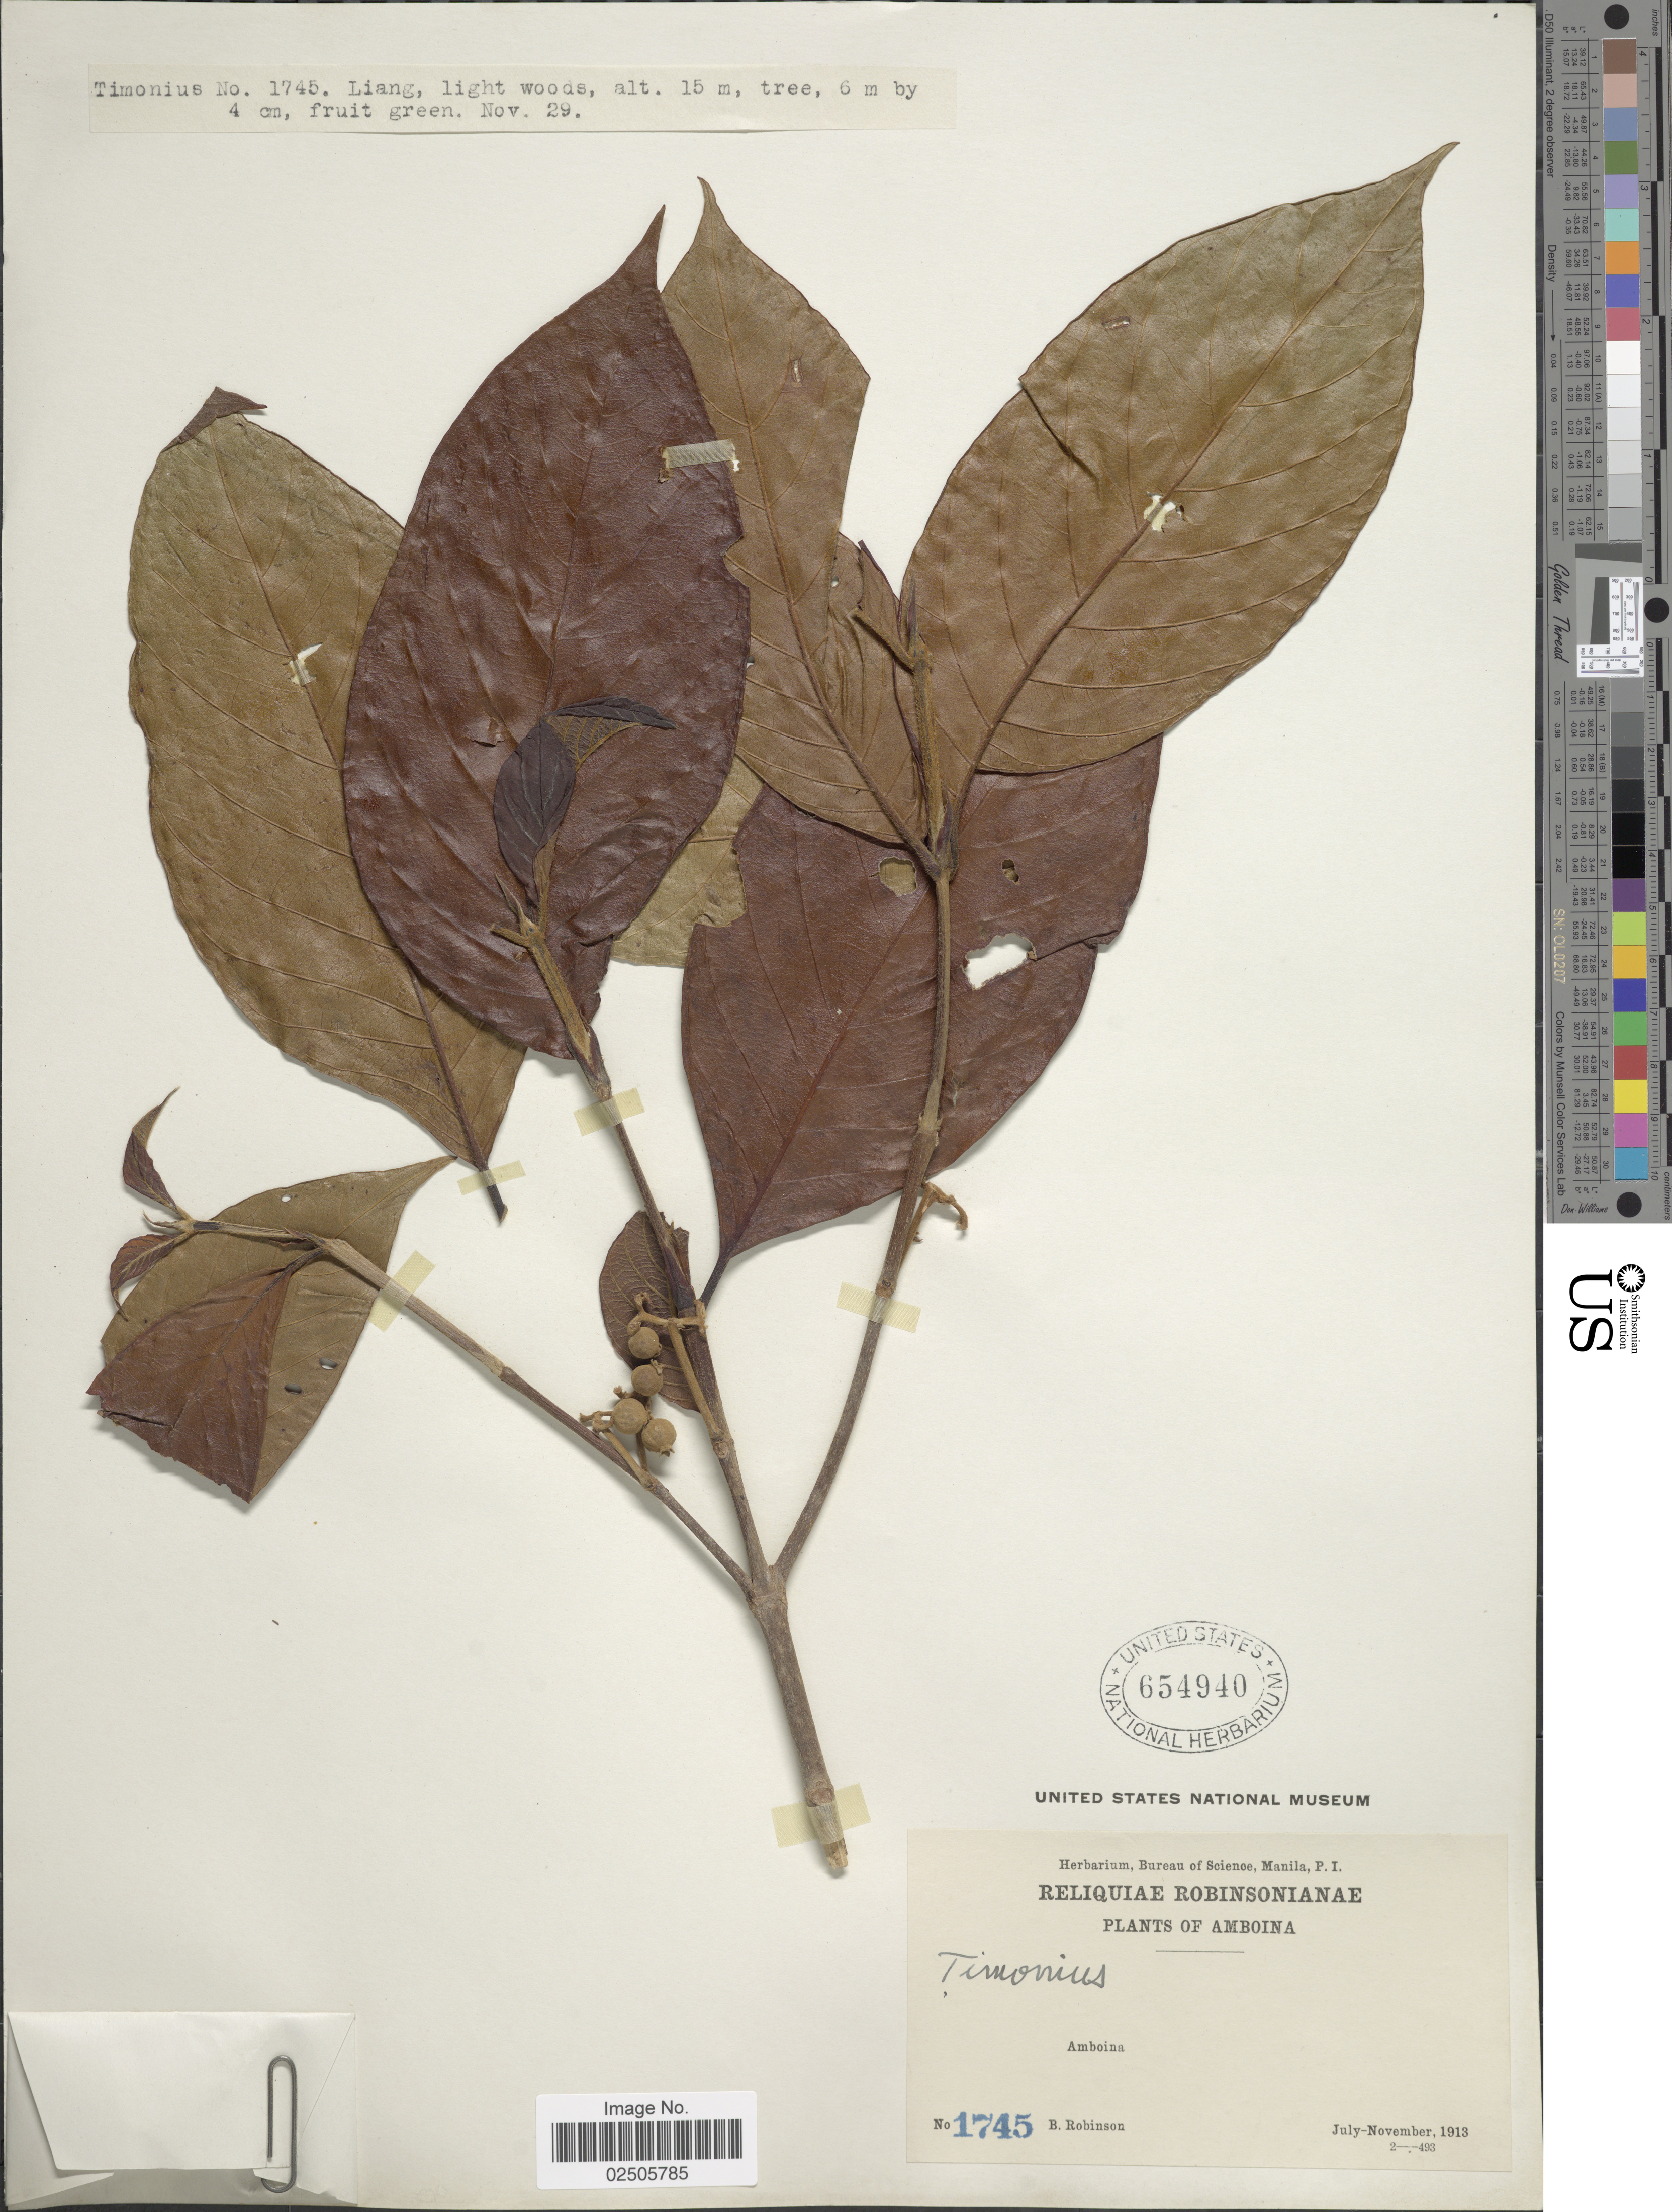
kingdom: Plantae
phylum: Tracheophyta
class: Magnoliopsida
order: Gentianales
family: Rubiaceae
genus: Timonius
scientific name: Timonius sp.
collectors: B. Robinson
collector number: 1745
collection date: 1913-07/1913-11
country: Indonesia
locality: Amboina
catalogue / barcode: US 654940